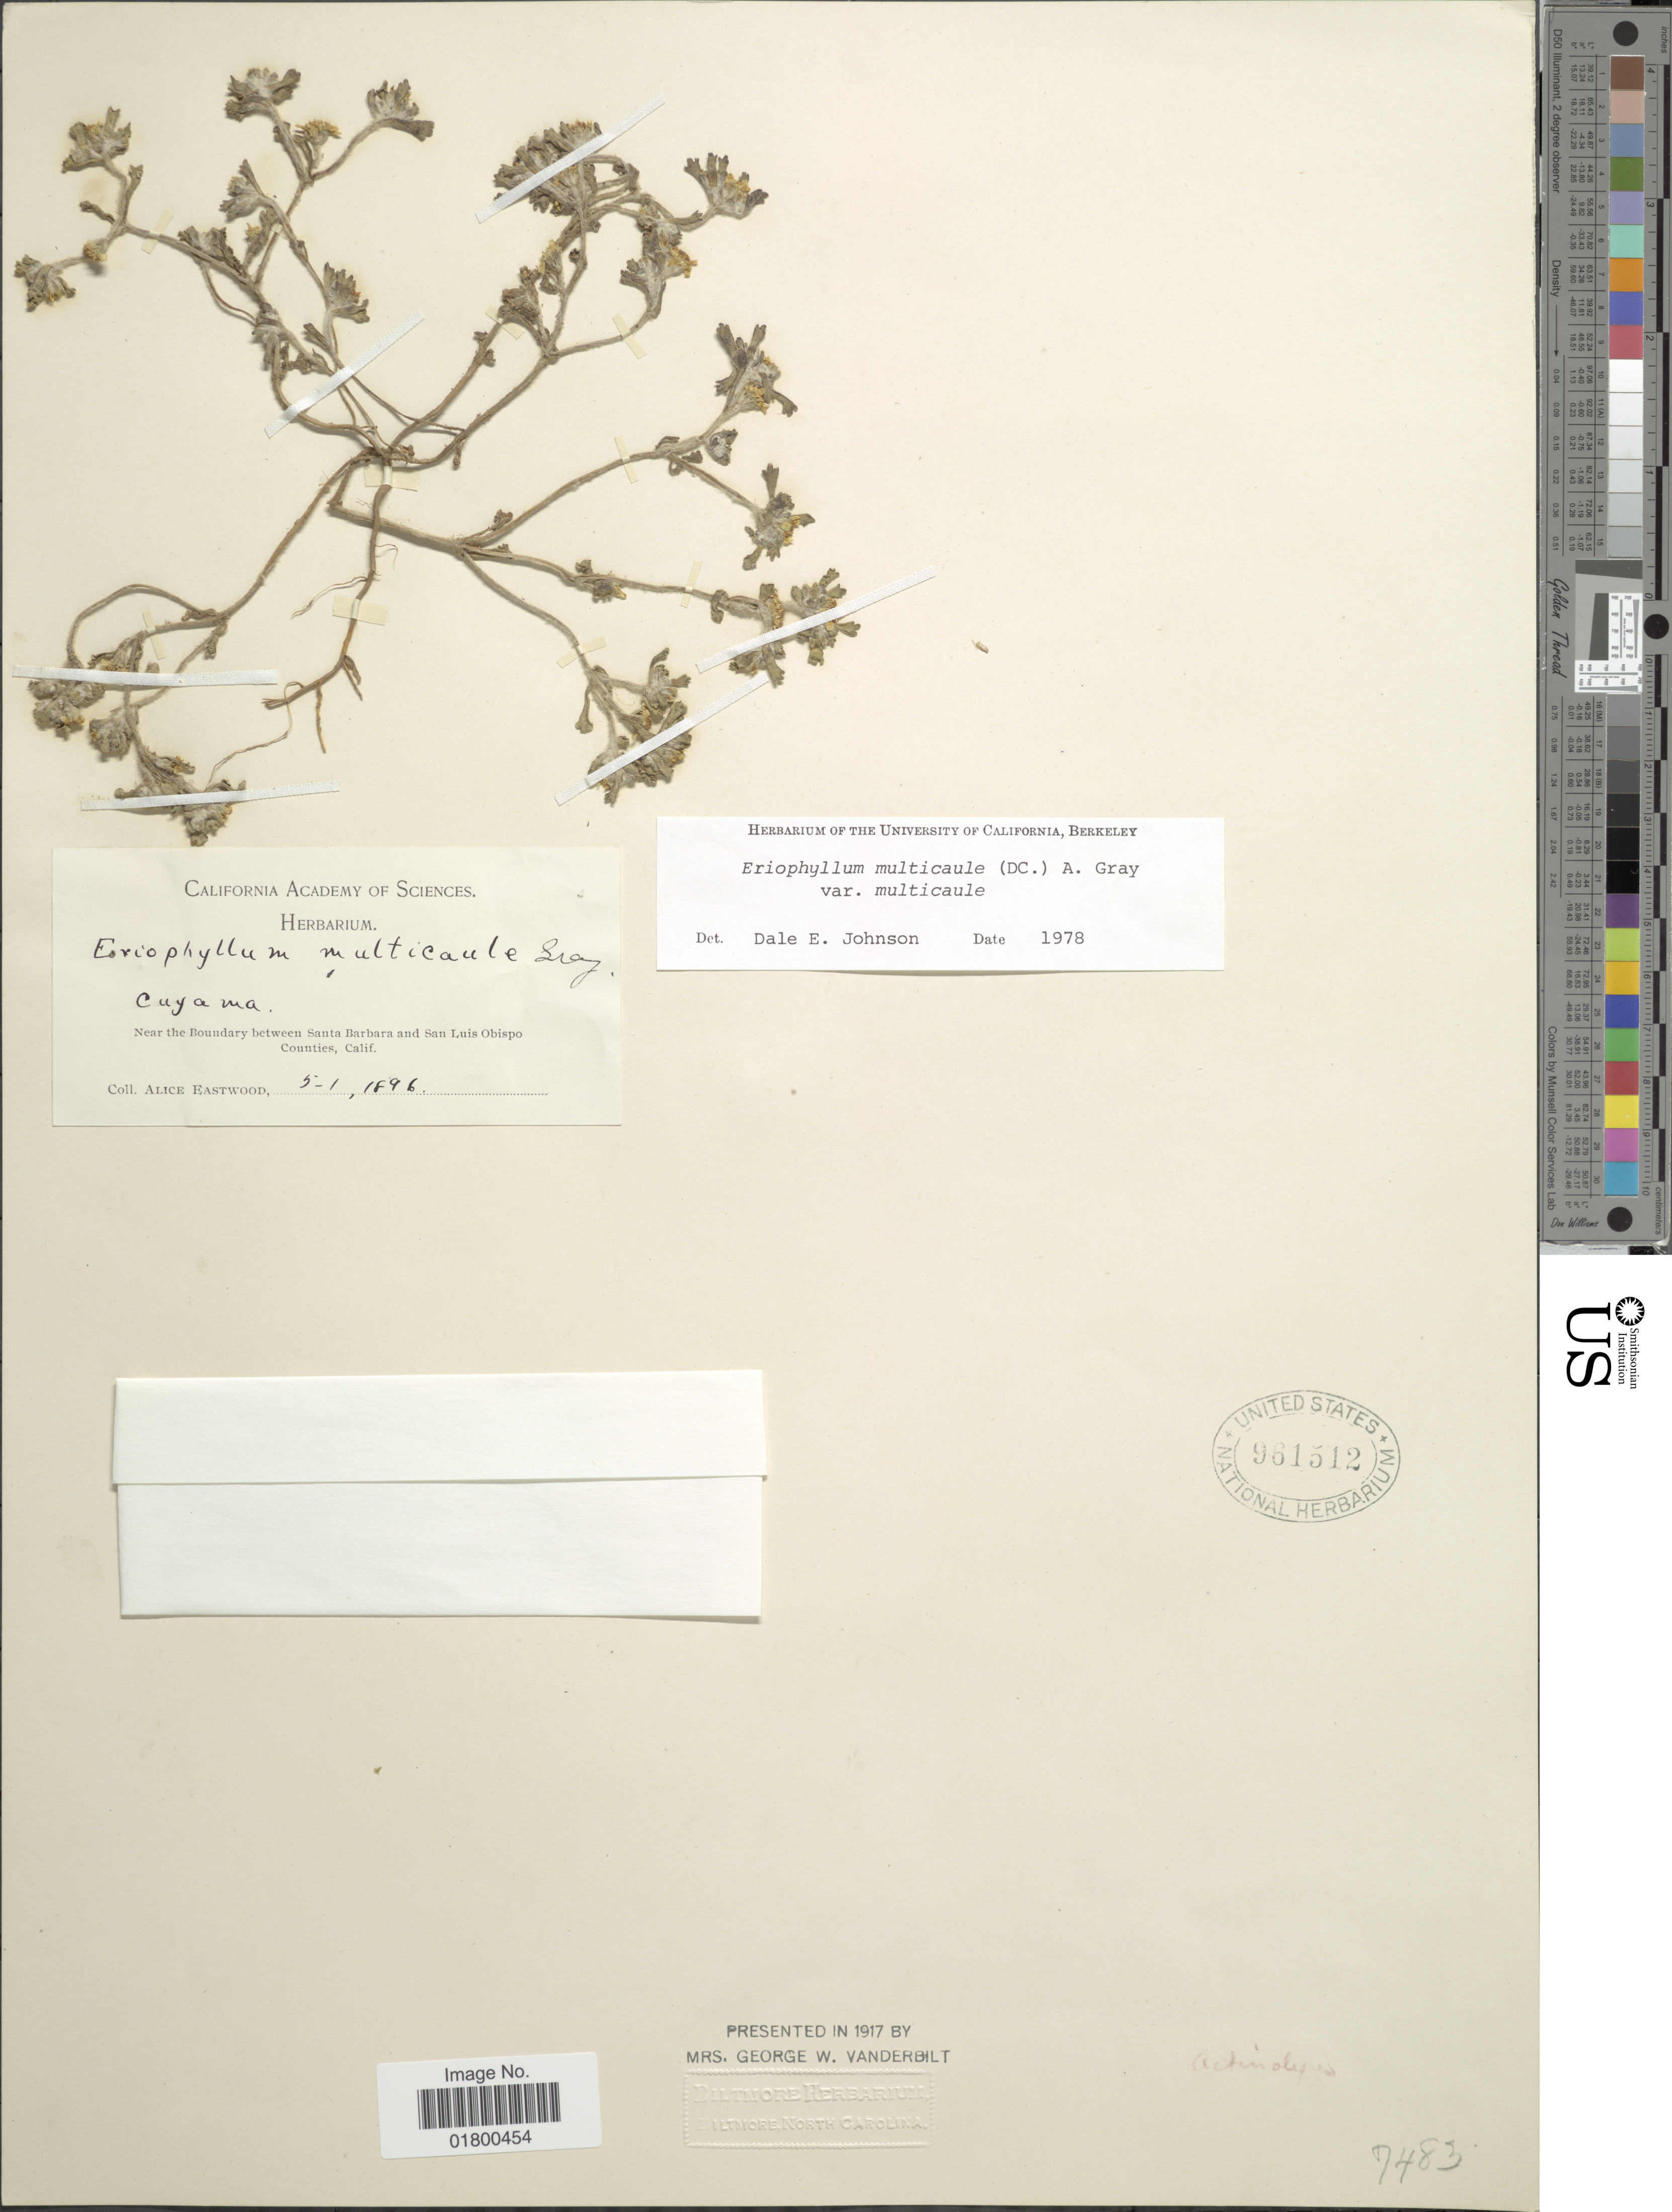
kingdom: Plantae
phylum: Tracheophyta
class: Magnoliopsida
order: Asterales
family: Asteraceae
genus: Eriophyllum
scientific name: Eriophyllum multicaule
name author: (DC.) A. Gray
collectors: A. Eastwood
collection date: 1896-05-01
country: United States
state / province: California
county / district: Santa Barbara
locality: Near the Boundary between Santa Barbara and San Luis Obispo Counties, Calif.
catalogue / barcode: US 961512